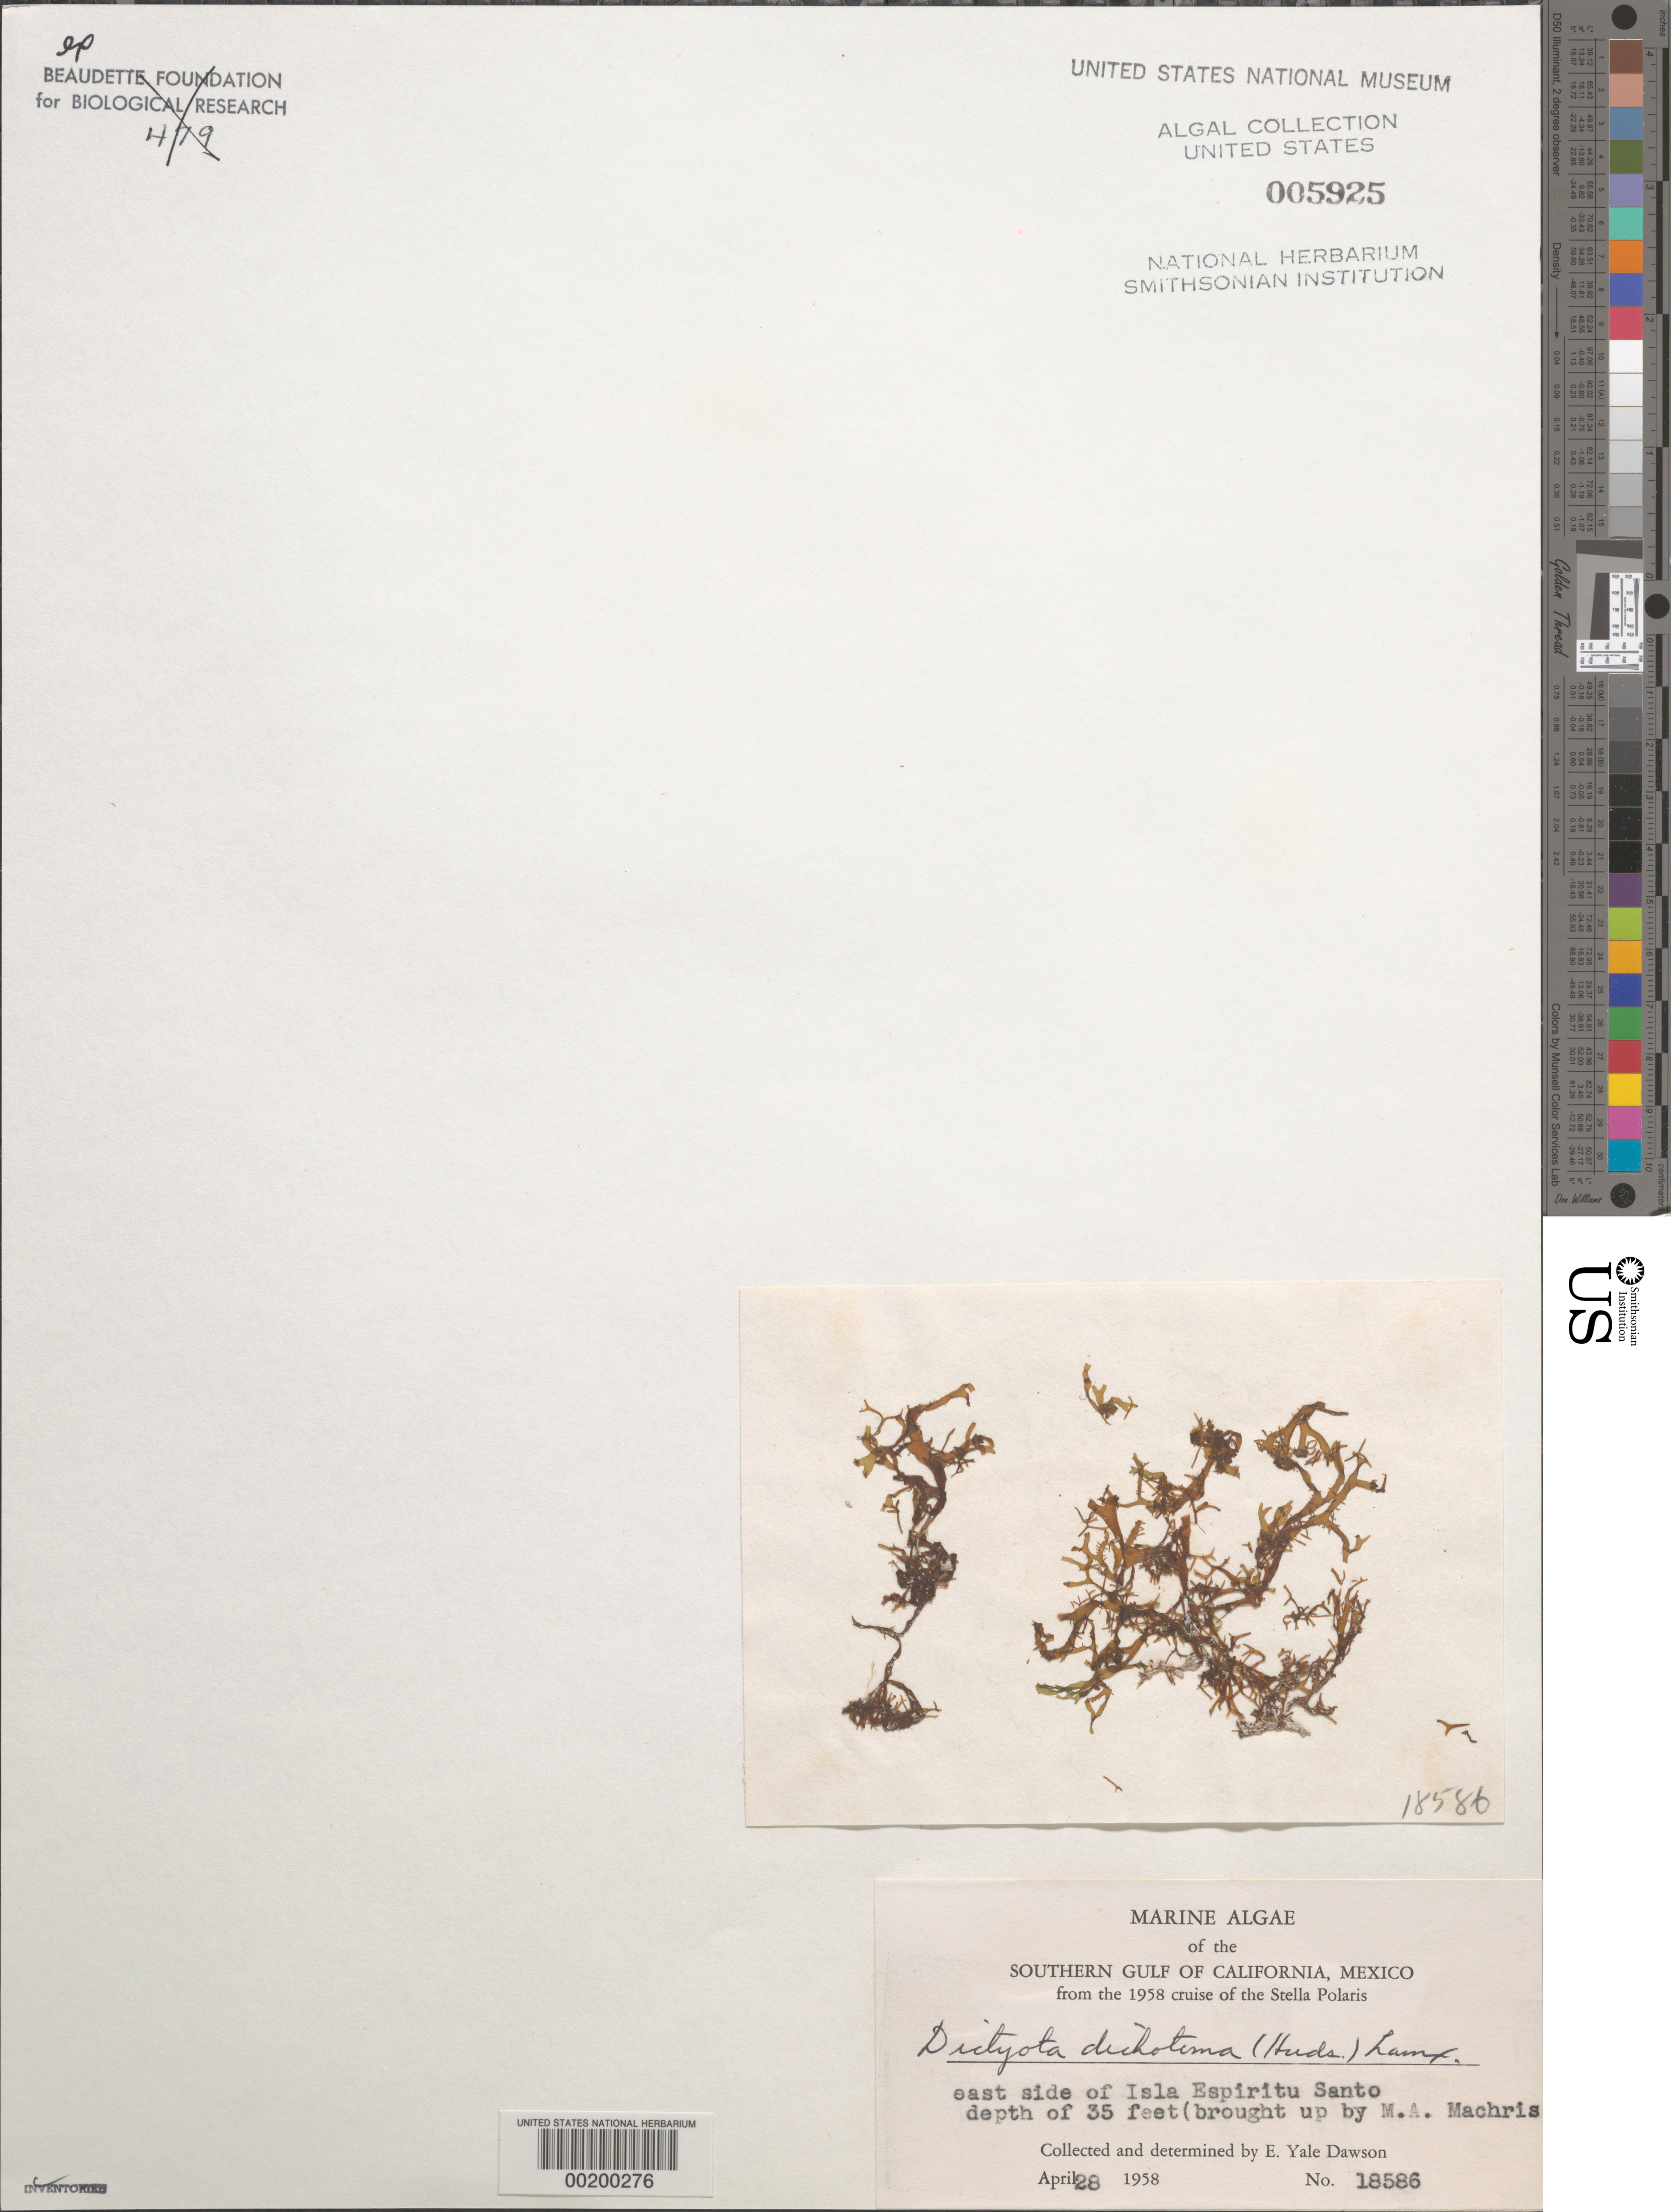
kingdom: Chromista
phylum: Ochrophyta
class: Phaeophyceae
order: Dictyotales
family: Dictyotaceae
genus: Dictyota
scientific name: Dictyota dichotoma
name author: (Huds.) J.V.Lamouroux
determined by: Dawson, E. Y.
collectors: E. Y. Dawson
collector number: EYD 18586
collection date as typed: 28 Apr 1958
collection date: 1958-04-28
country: Mexico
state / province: Baja California Sur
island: Isla Espiritu Santo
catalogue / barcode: US 5925